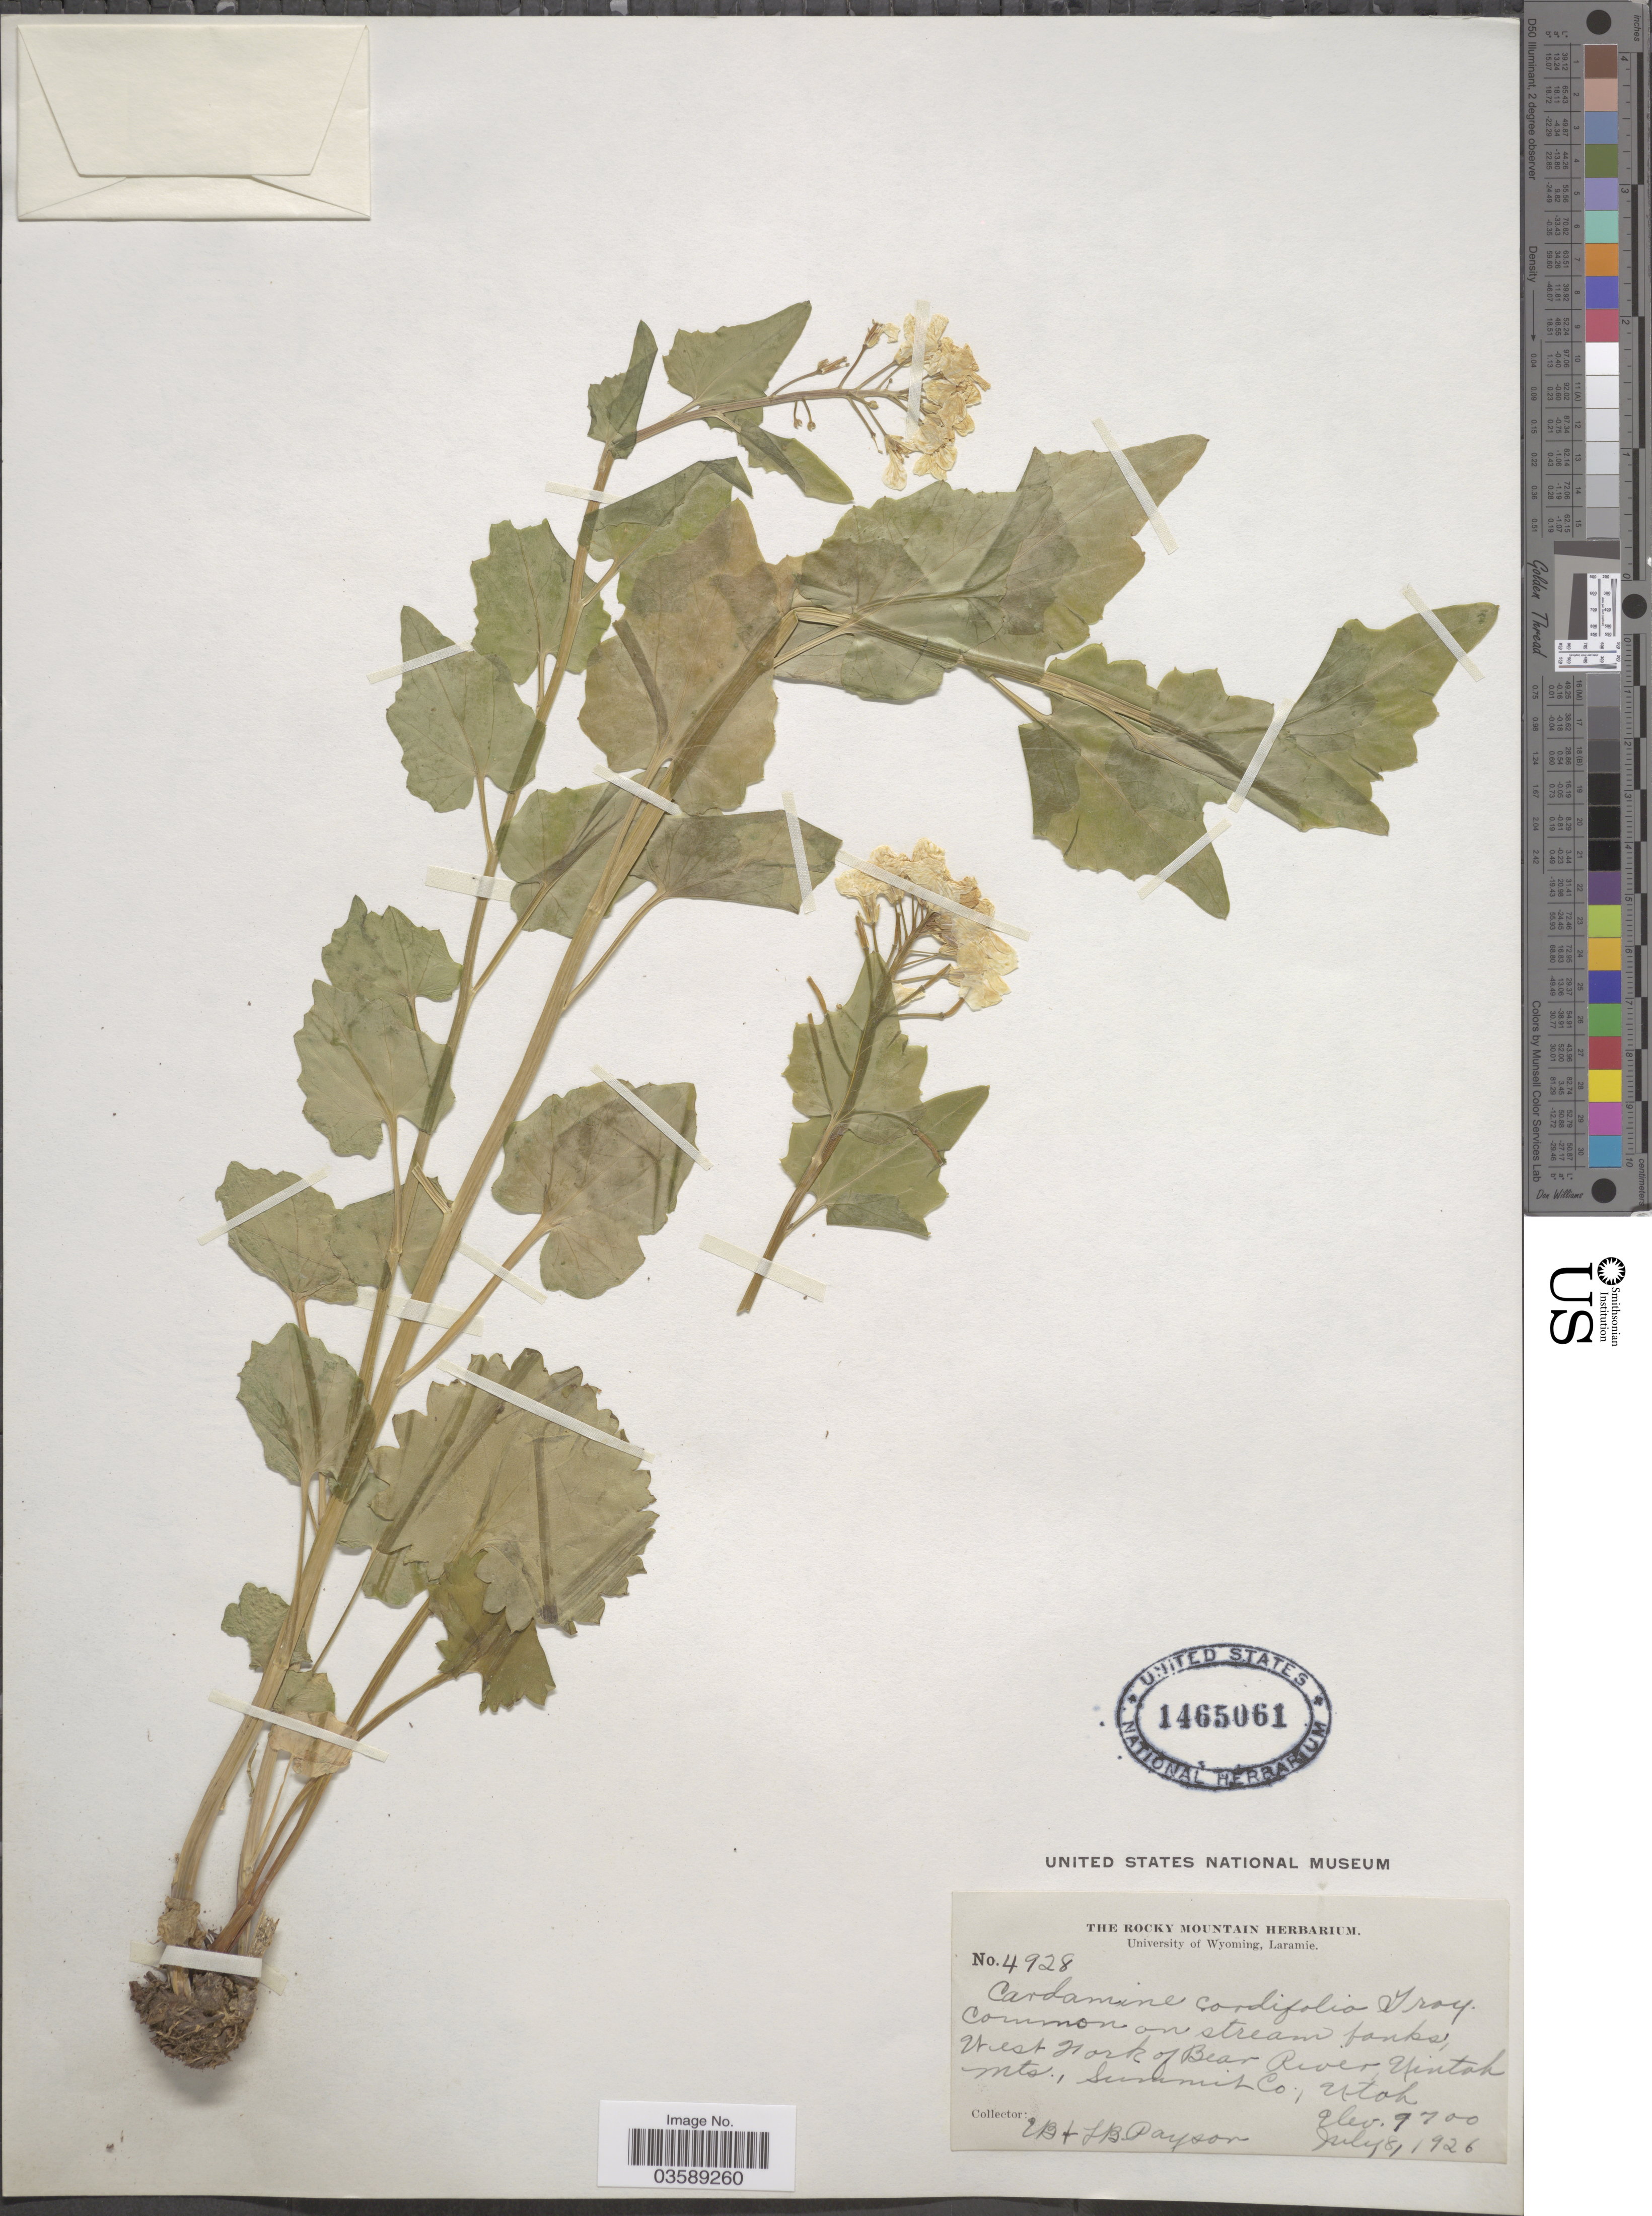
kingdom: Plantae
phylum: Tracheophyta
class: Magnoliopsida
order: Brassicales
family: Brassicaceae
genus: Cardamine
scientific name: Cardamine cordifolia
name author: A. Gray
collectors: E. B. Payson & L. Payson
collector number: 4928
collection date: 1926-07-08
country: United States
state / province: Utah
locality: West fork of Bear River Uintah Mts., Summit Co.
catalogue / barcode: US 1465061